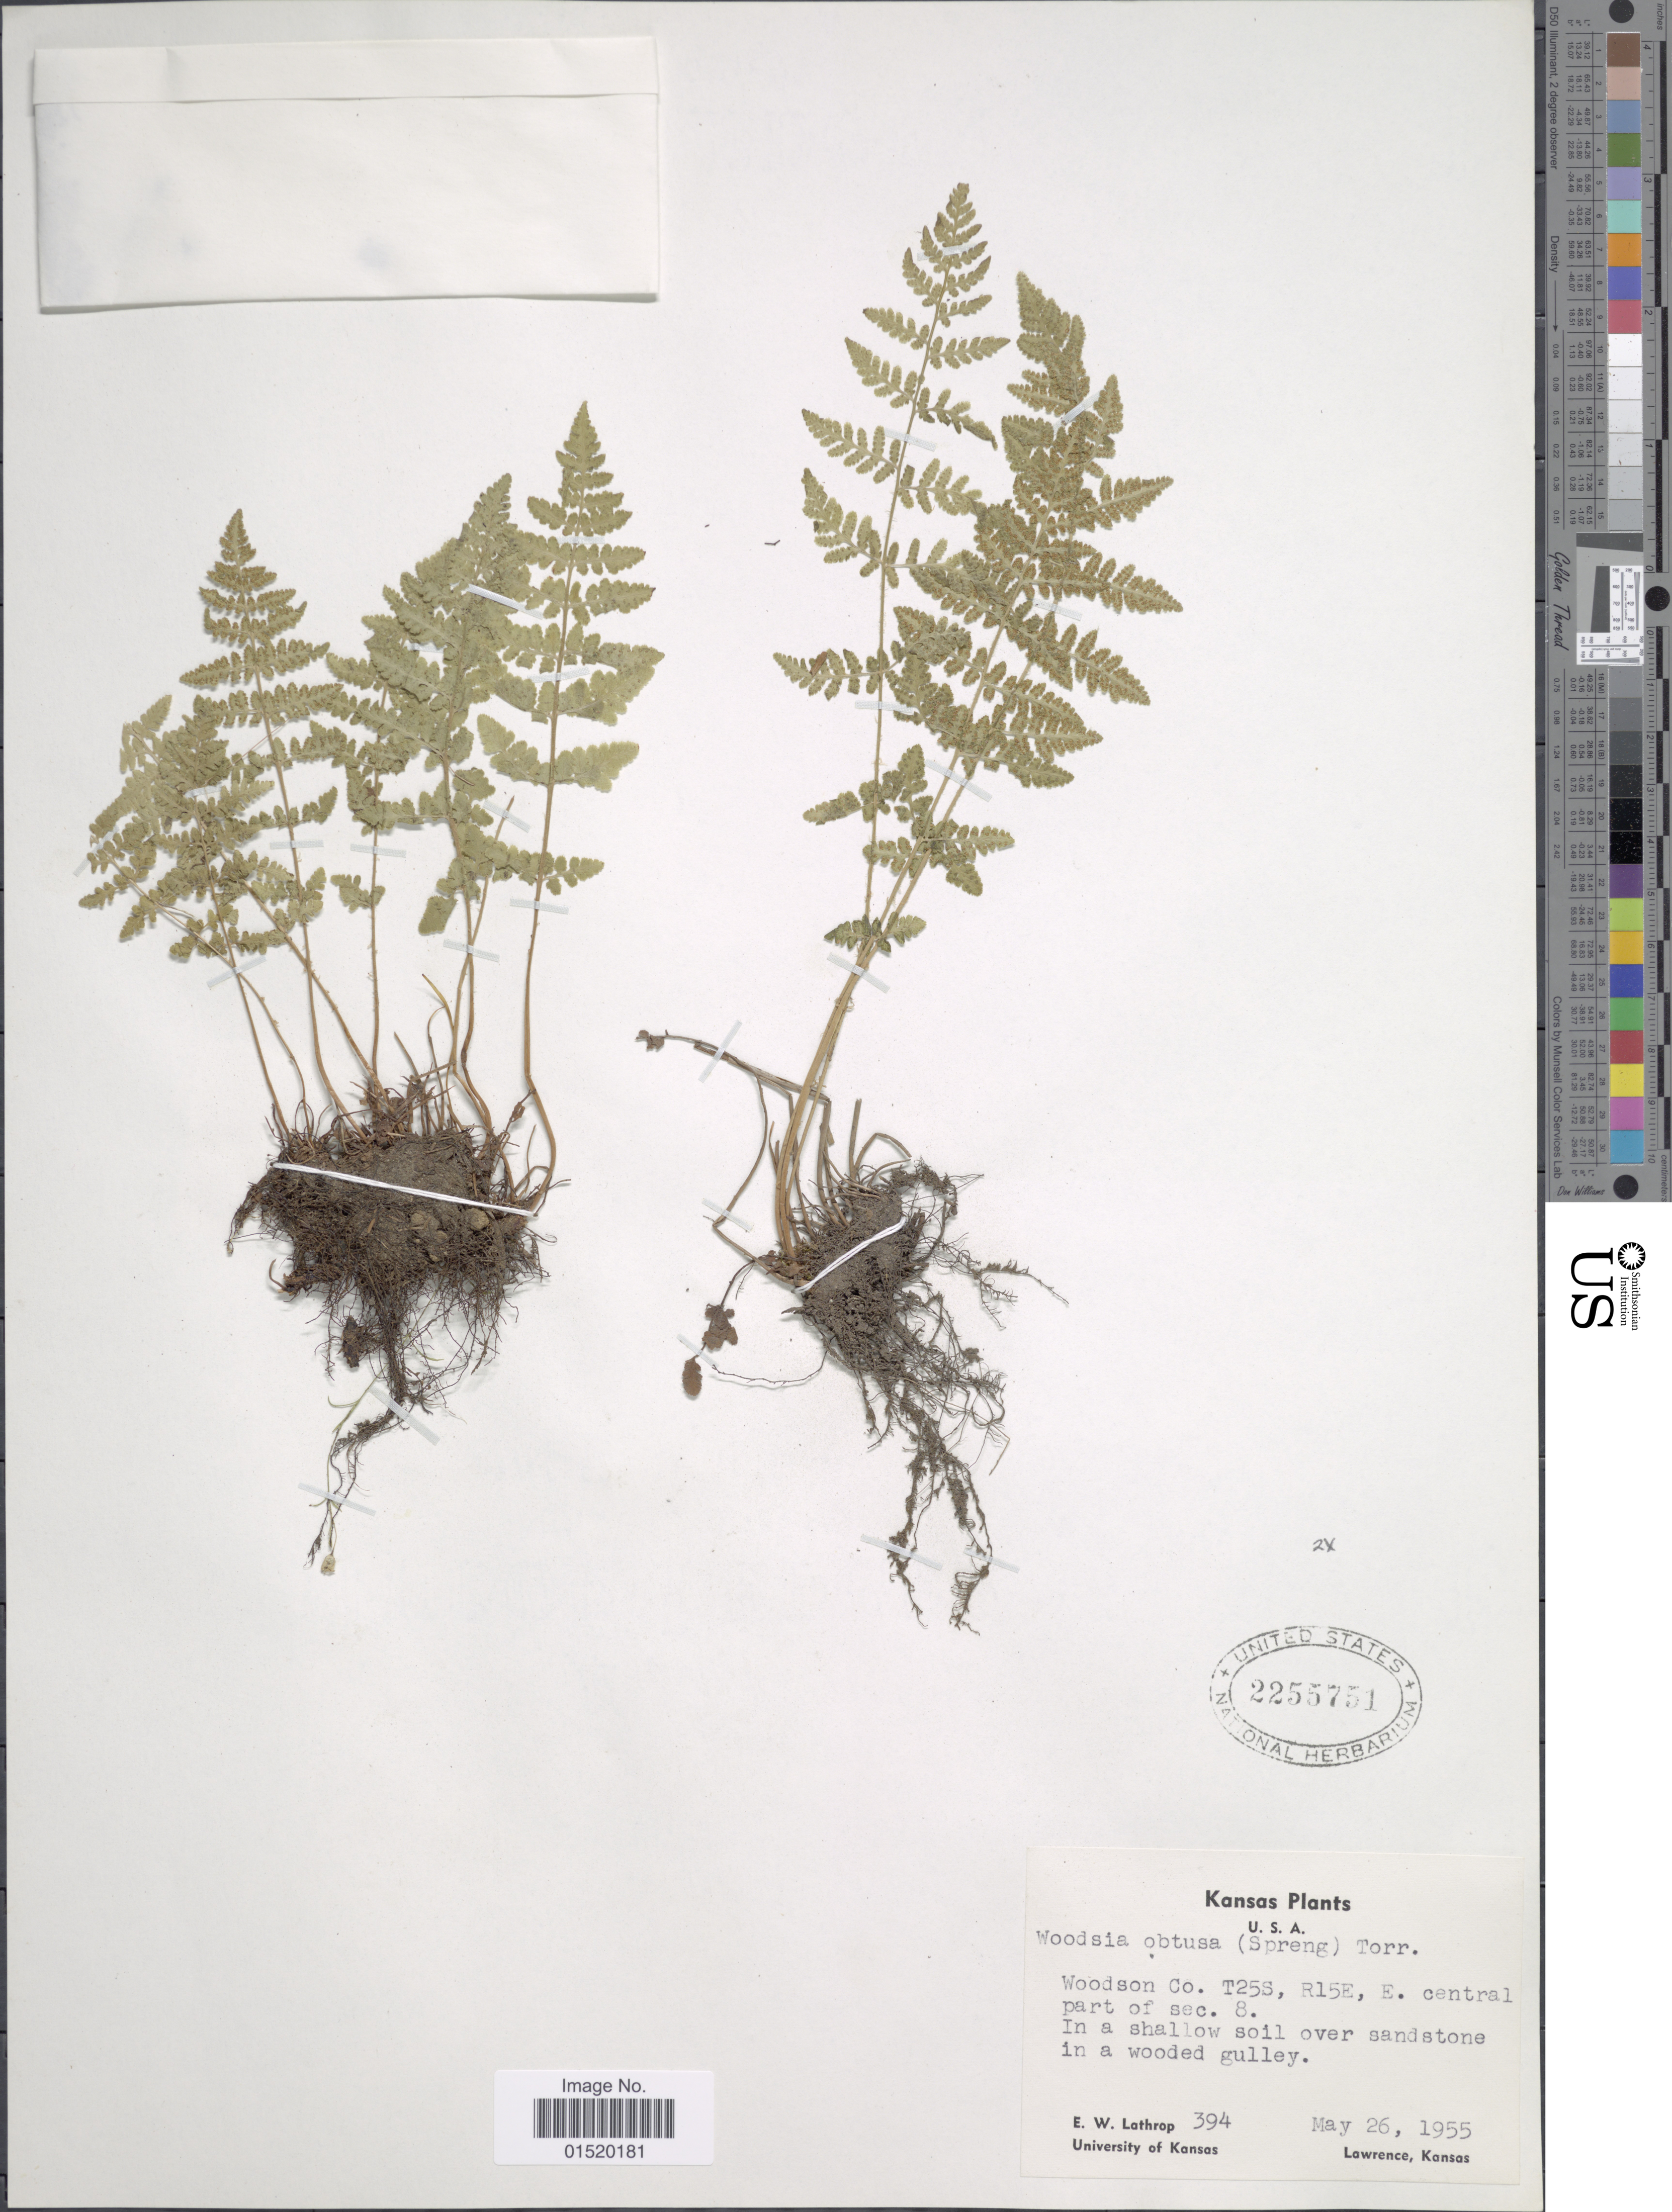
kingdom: Plantae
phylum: Tracheophyta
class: Polypodiopsida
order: Polypodiales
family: Woodsiaceae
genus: Woodsia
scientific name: Woodsia obtusa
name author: (Spreng.) Torr.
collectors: E. W. Lathrop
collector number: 394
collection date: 1955-05-26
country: United States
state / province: Kansas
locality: Woodson Co. T25S, R15E, E. central part of sec. 8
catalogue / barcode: US 2255751